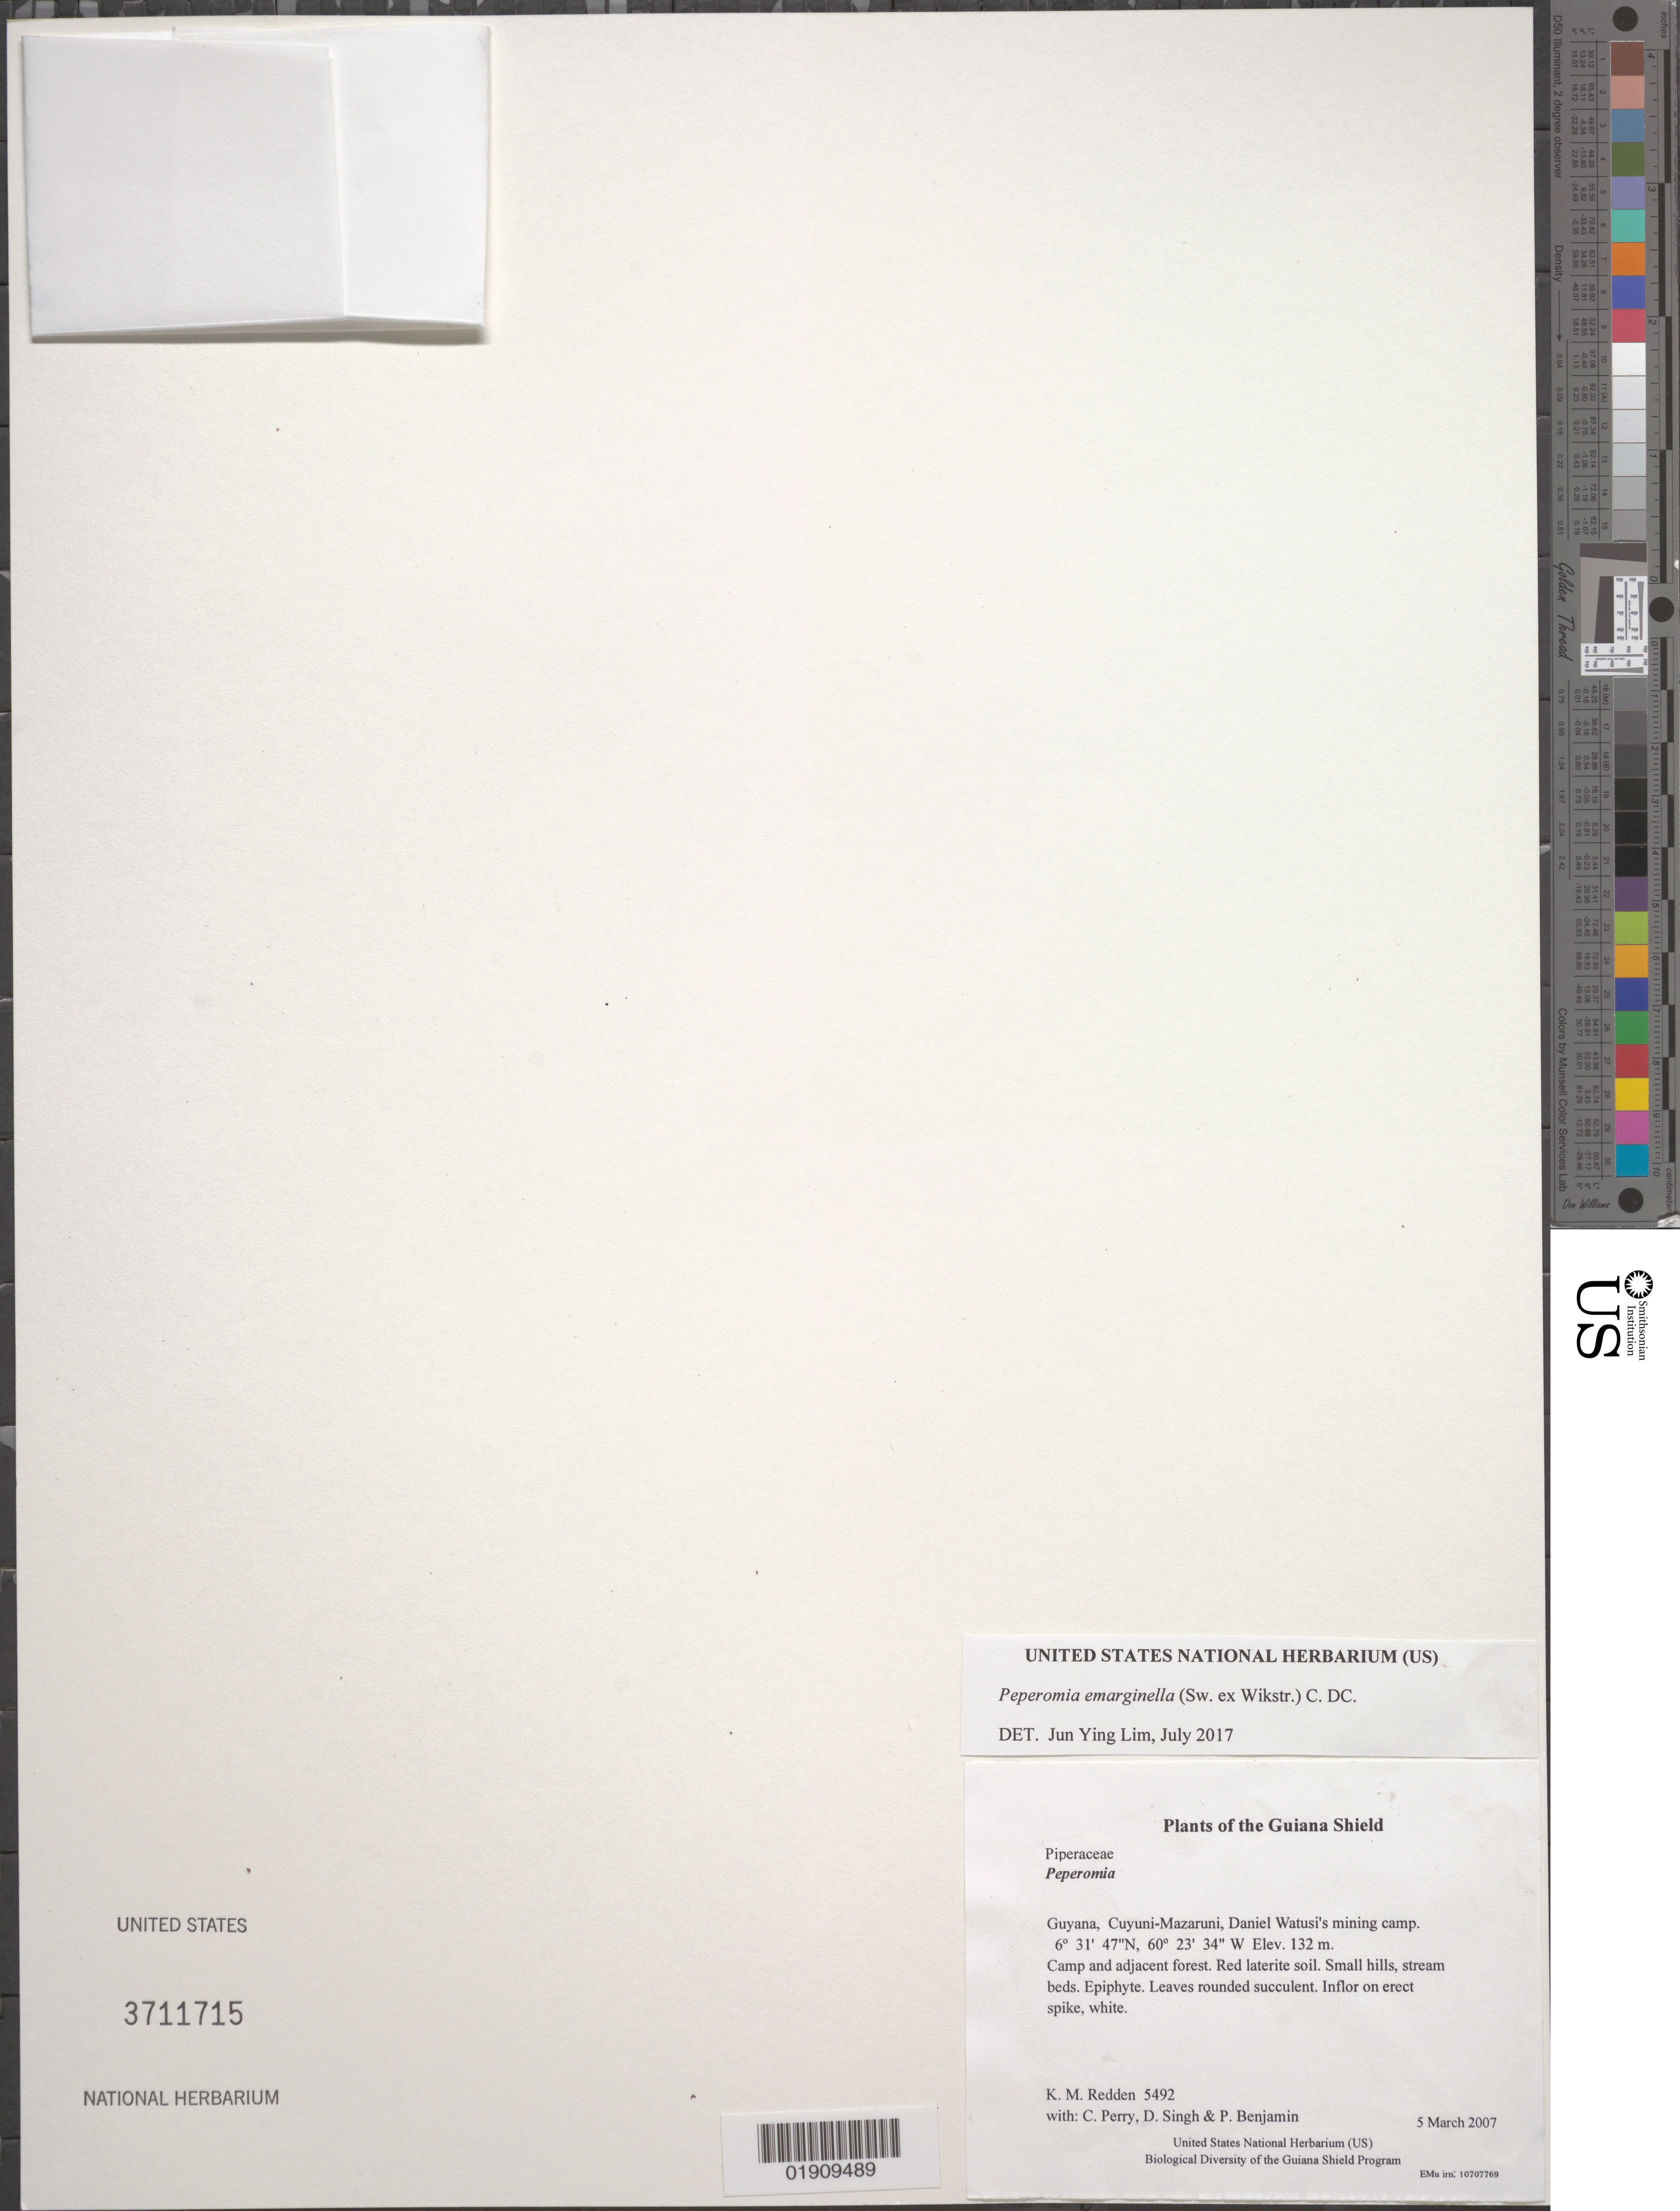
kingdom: Plantae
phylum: Tracheophyta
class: Magnoliopsida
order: Piperales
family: Piperaceae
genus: Peperomia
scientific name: Peperomia emarginella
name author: (Sw. ex Wikstr.) C. DC.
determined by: Lim, Jun Ying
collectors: K. M. Redden, C. Perry, D. Singh & P. Benjamin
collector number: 5492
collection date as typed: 5 March 2007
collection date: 2007-03-05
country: Guyana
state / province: Cuyuni-Mazaruni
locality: Daniel Watusi's mining camp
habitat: Camp and adjacent forest. Red laterite soil. Small hills, stream beds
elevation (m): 132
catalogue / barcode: US 3711715